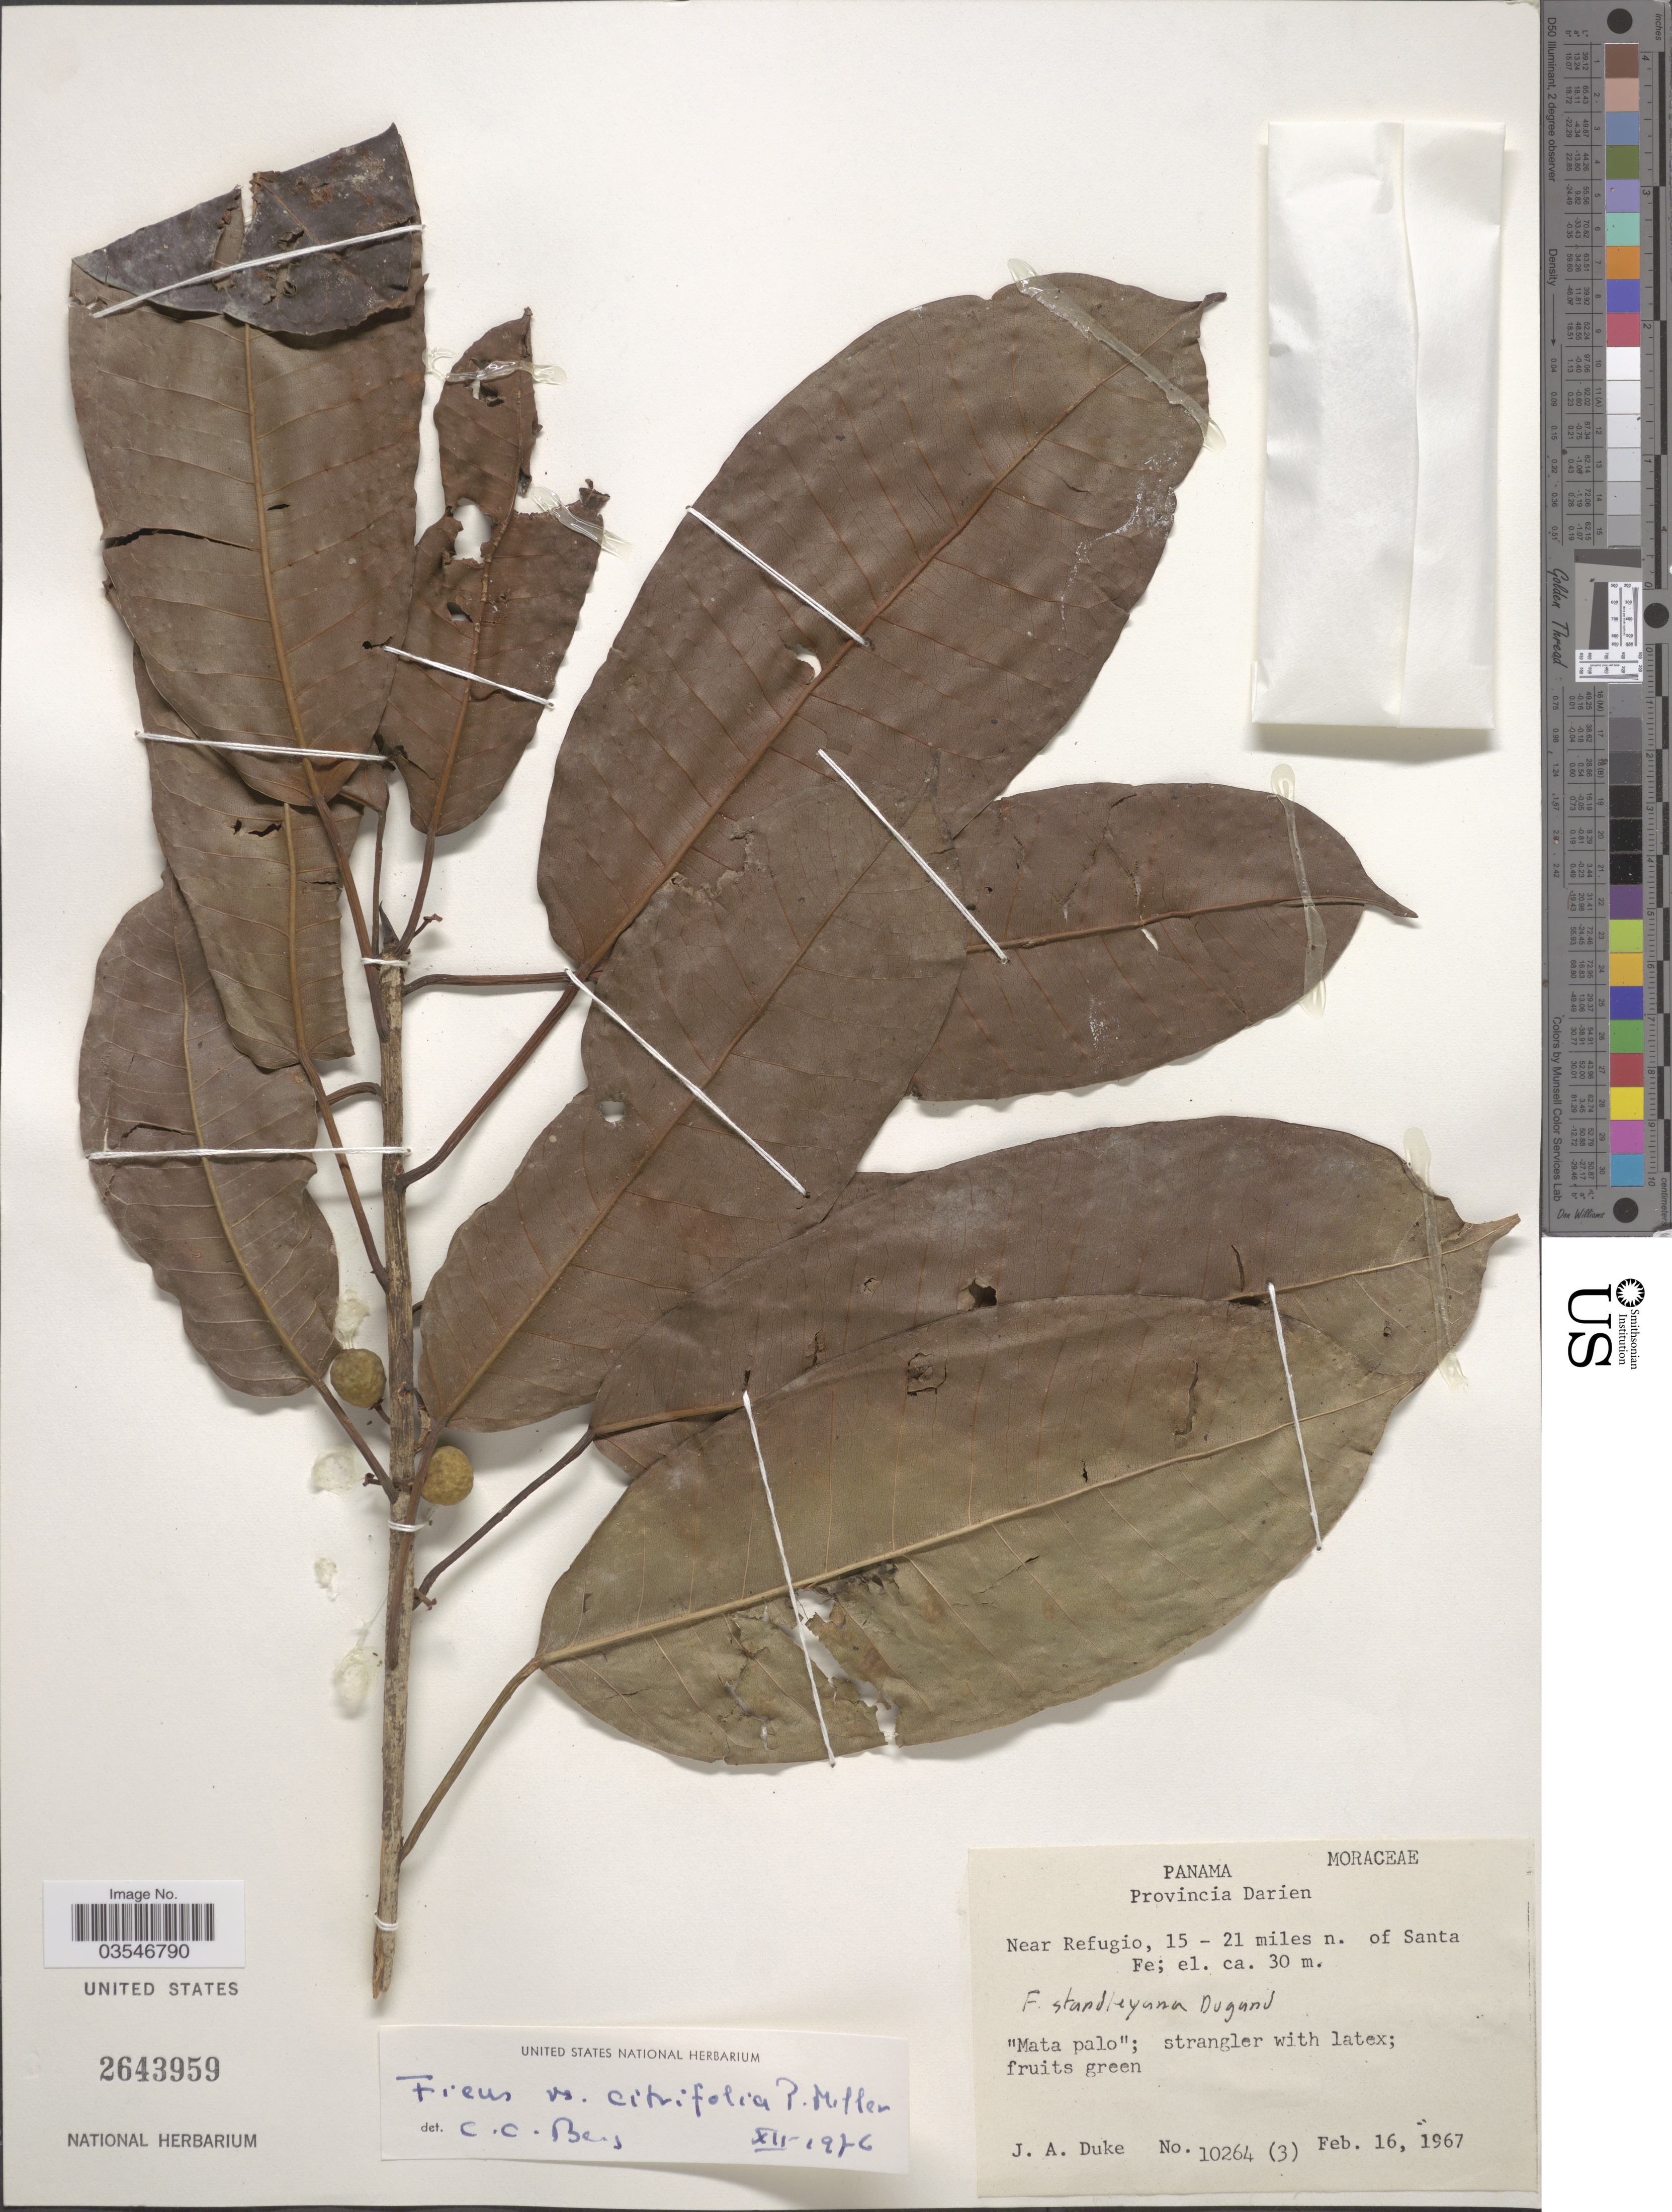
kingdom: Plantae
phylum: Tracheophyta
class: Magnoliopsida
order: Rosales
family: Moraceae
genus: Ficus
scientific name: Ficus guaranitica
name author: Chodat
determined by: Cardoso Pederneiras, L.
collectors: J. A. Duke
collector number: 10264(3)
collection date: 1967-02-16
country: Panama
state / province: Darien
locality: Near Refugio, 15-21 miles n. of Santa Fe.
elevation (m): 30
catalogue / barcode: US 2643959